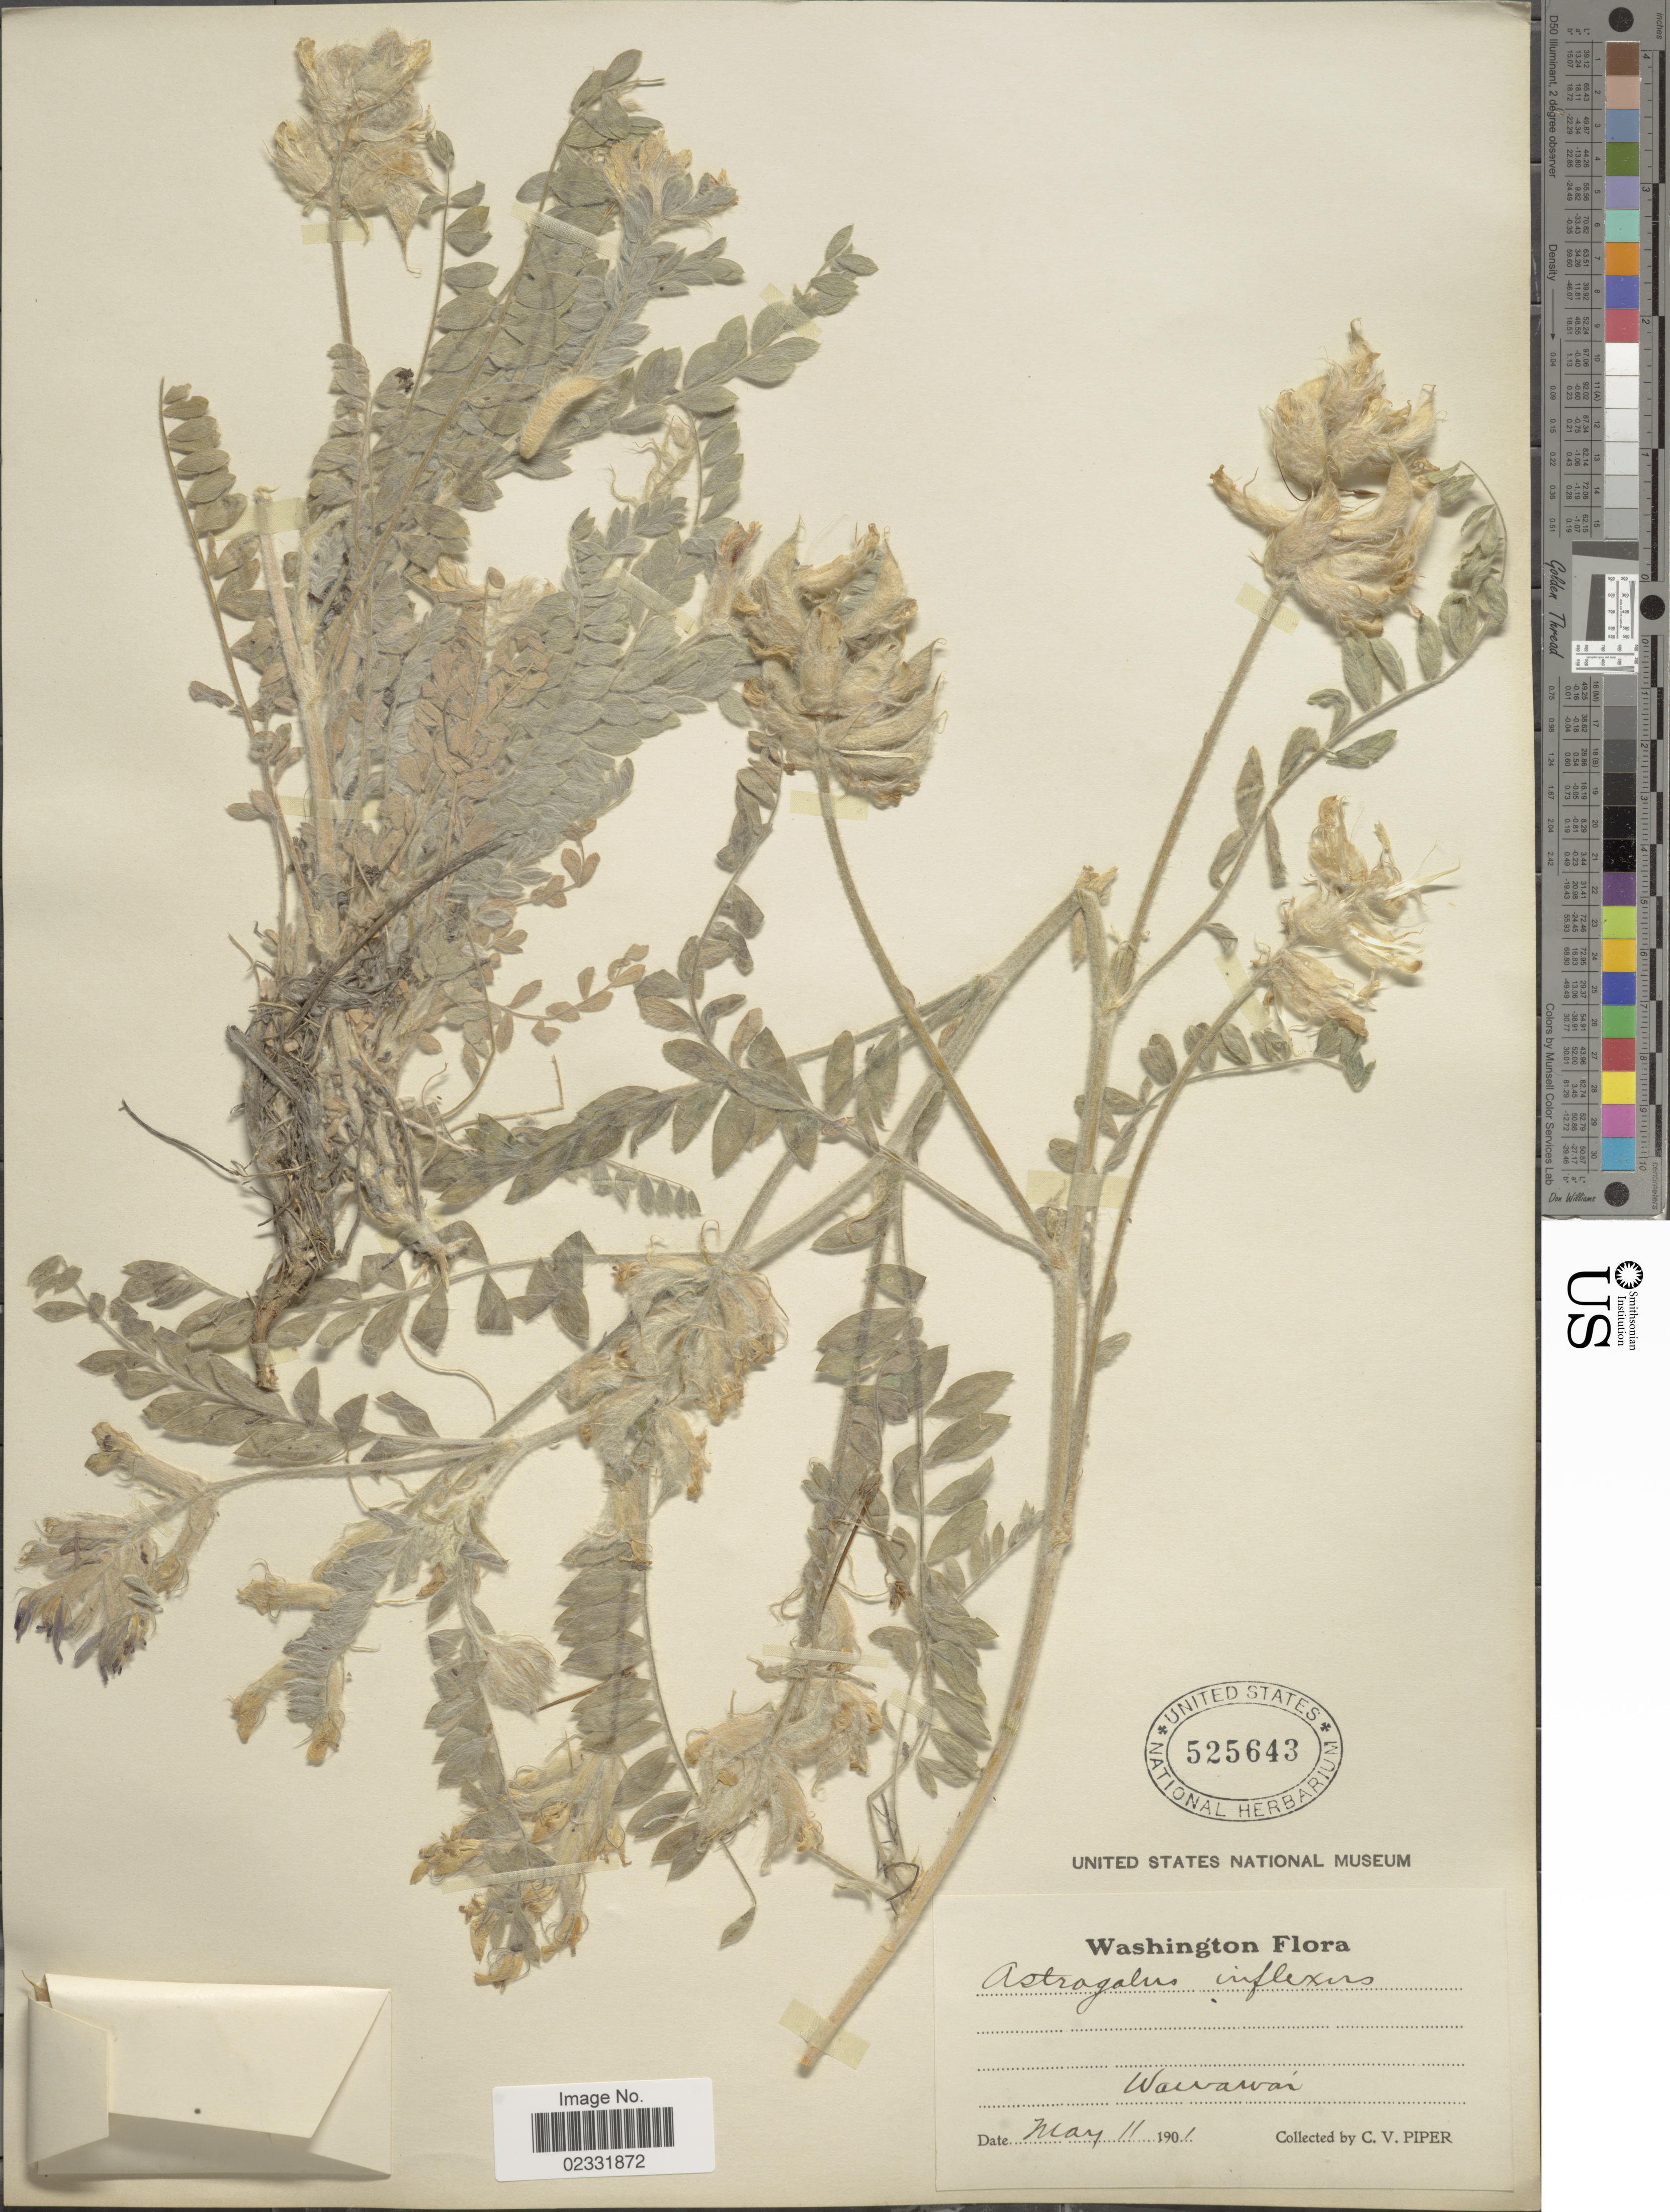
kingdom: Plantae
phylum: Tracheophyta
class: Magnoliopsida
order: Fabales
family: Fabaceae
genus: Astragalus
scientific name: Astragalus inflexus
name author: Douglas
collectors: C. V. Piper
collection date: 1901-05-11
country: United States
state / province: Washington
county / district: Whitman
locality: Wawawai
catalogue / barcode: US 525643